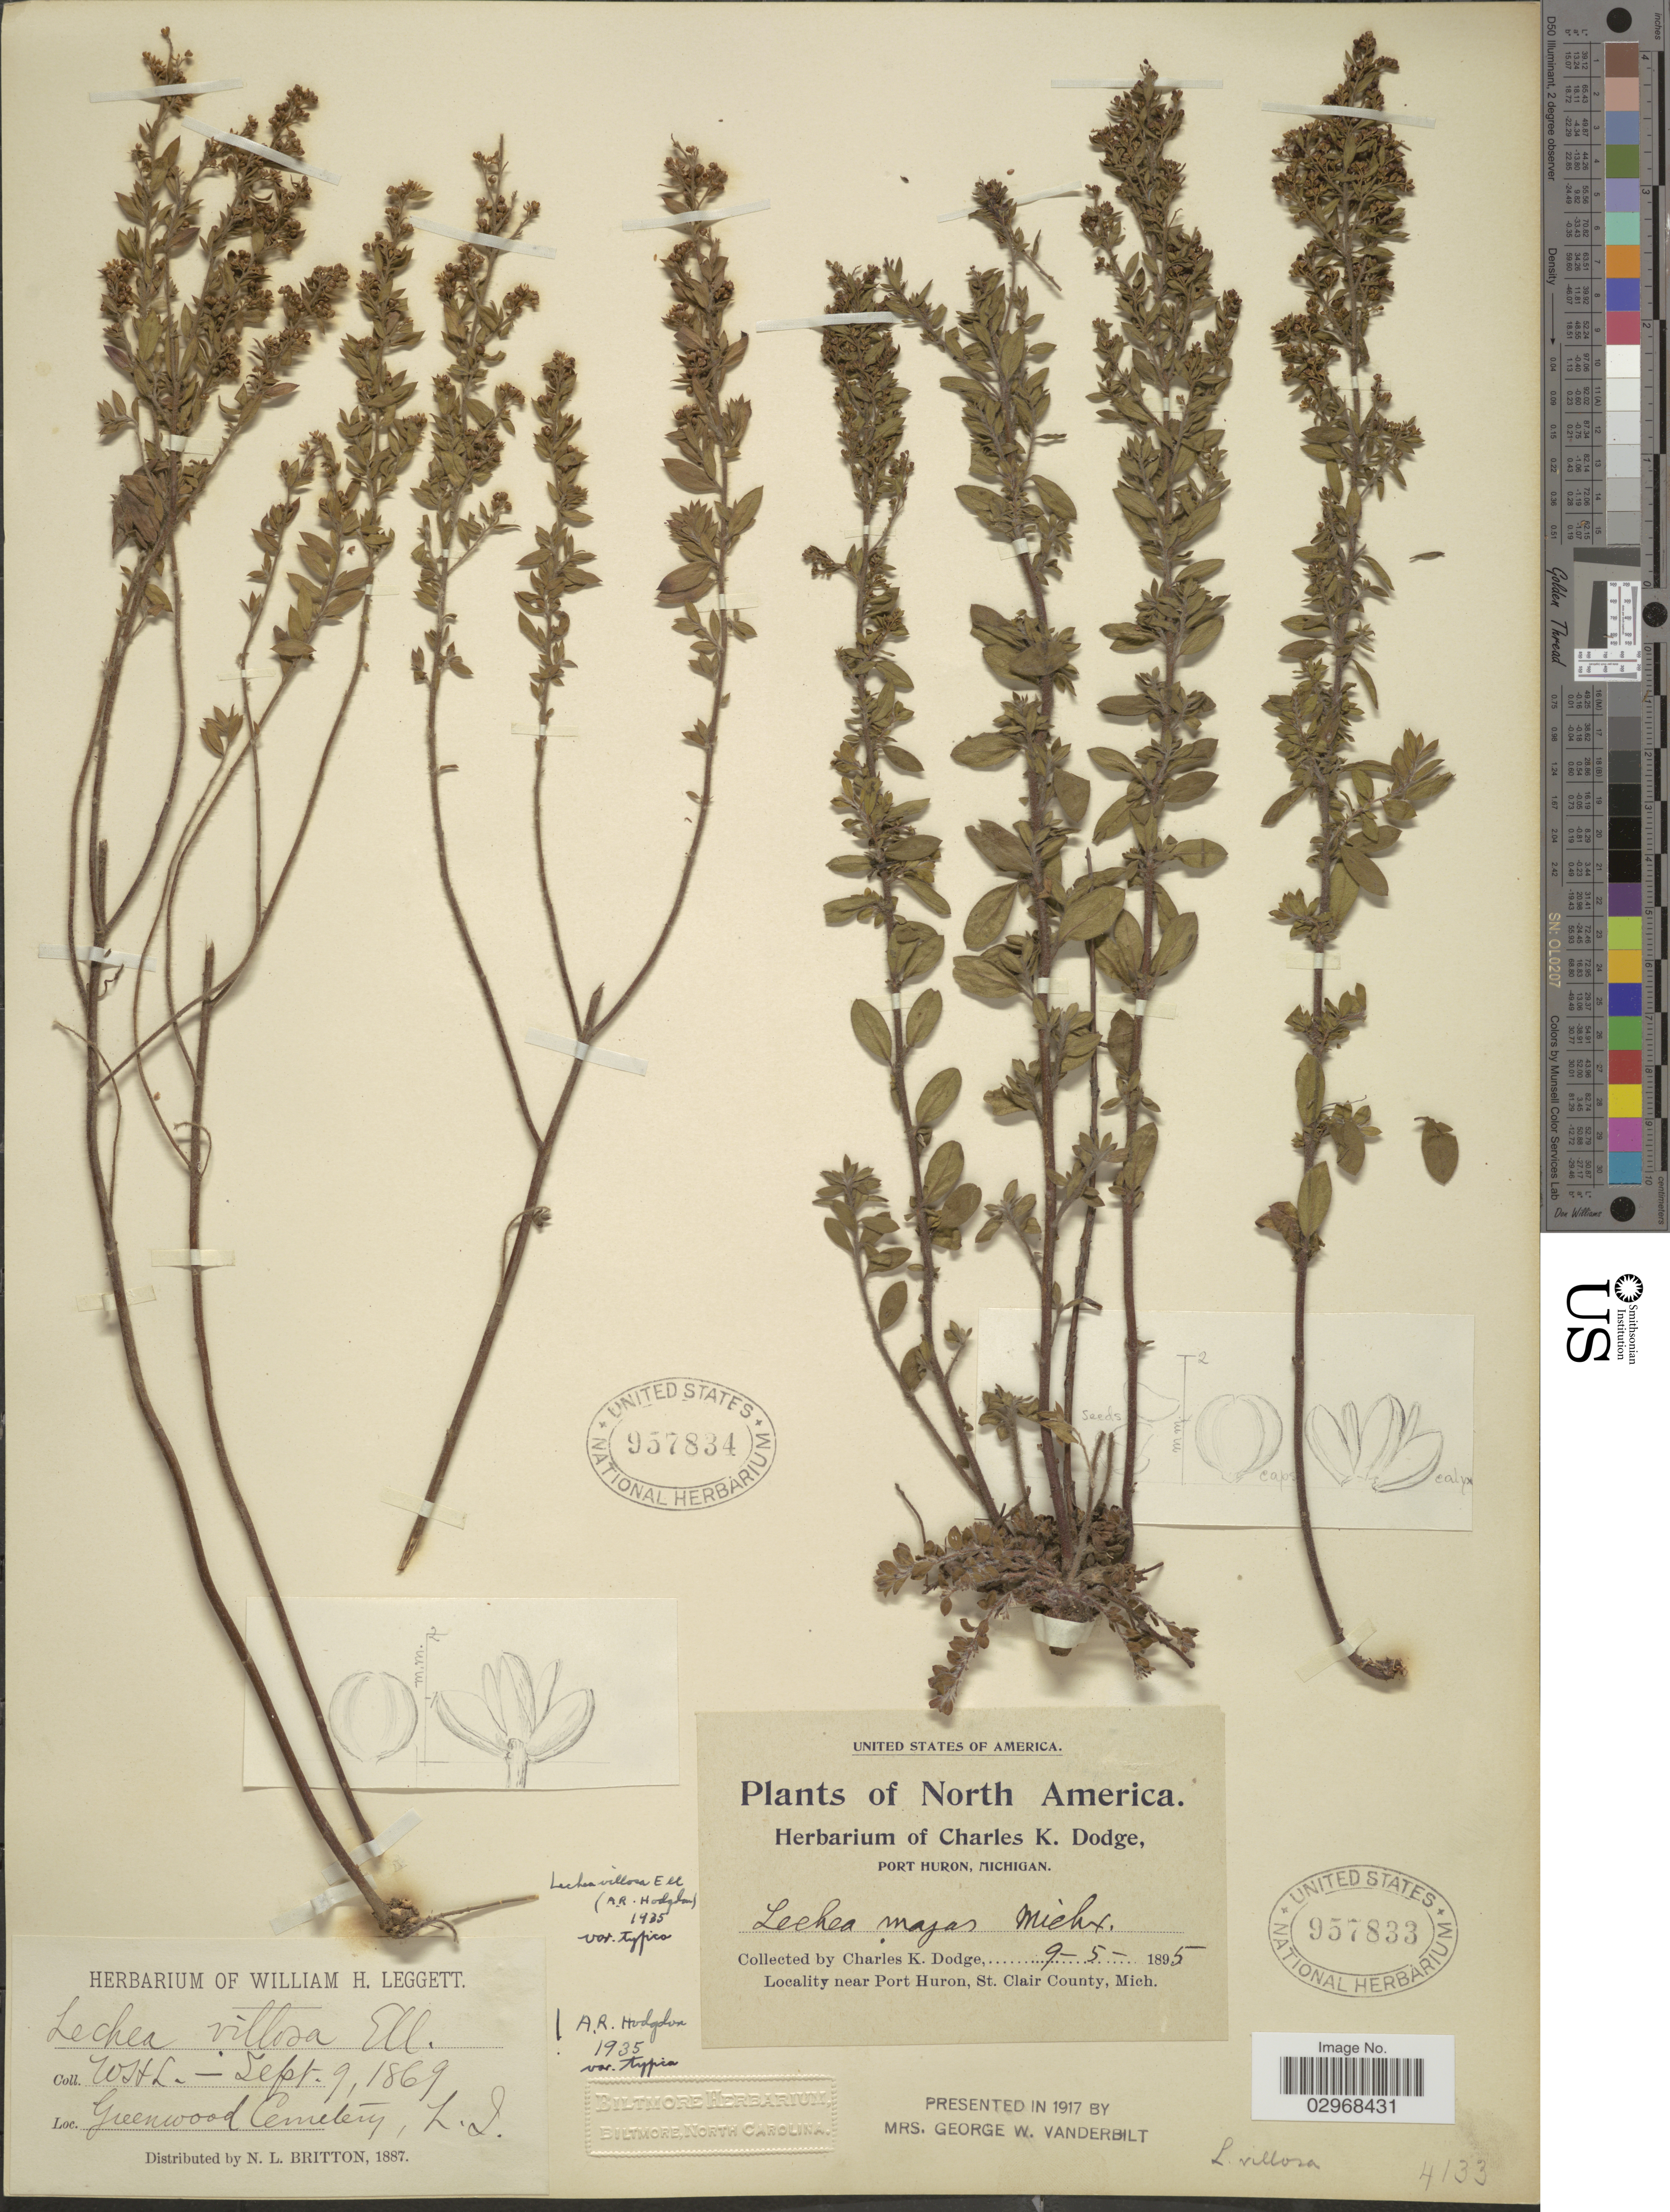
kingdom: Plantae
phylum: Tracheophyta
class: Magnoliopsida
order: Malvales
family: Cistaceae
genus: Lechea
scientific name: Lechea villosa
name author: Elliott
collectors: W. Leggett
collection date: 1869-09-09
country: United States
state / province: New York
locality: Greenwood Cemetry, L.I.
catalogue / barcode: US 957834